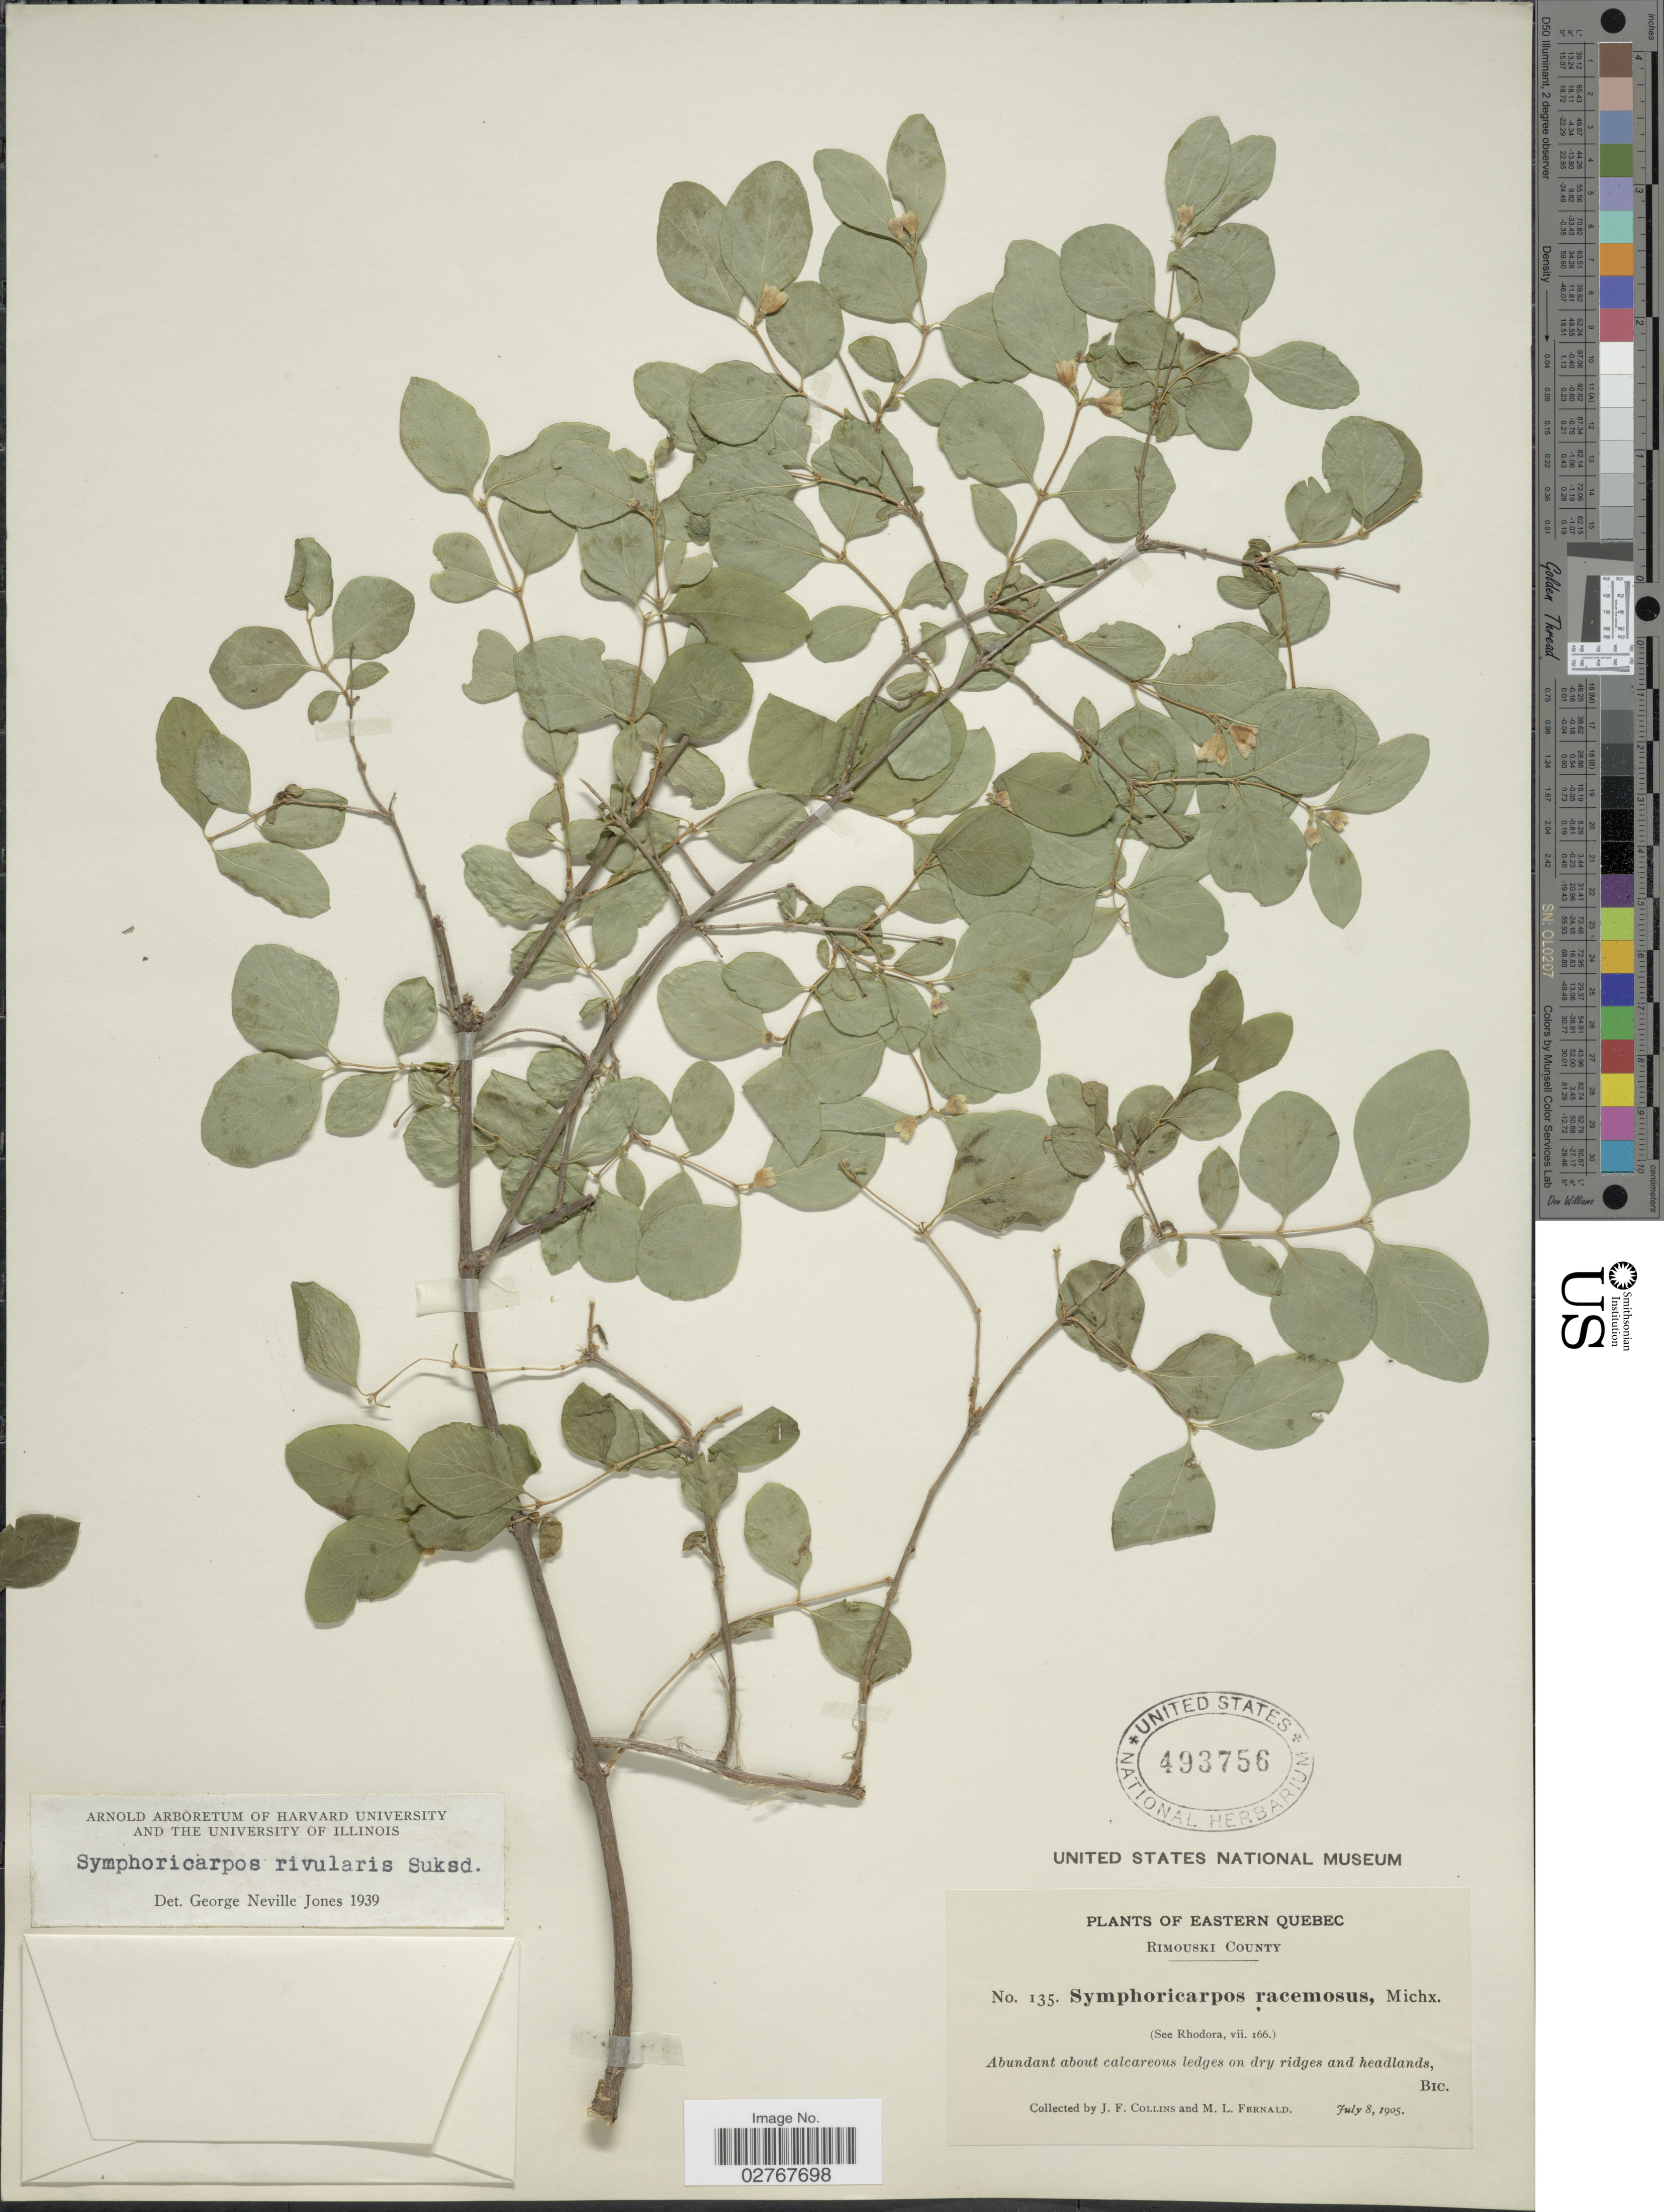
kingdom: Plantae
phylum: Tracheophyta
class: Magnoliopsida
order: Dipsacales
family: Caprifoliaceae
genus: Symphoricarpos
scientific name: Symphoricarpos rivularis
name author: Suksd.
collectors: J. Collins & M. L. Fernald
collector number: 135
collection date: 1905-07-08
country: Canada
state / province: Quebec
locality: Eastern Quebec. Rimouski County. Bic.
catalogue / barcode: US 493756